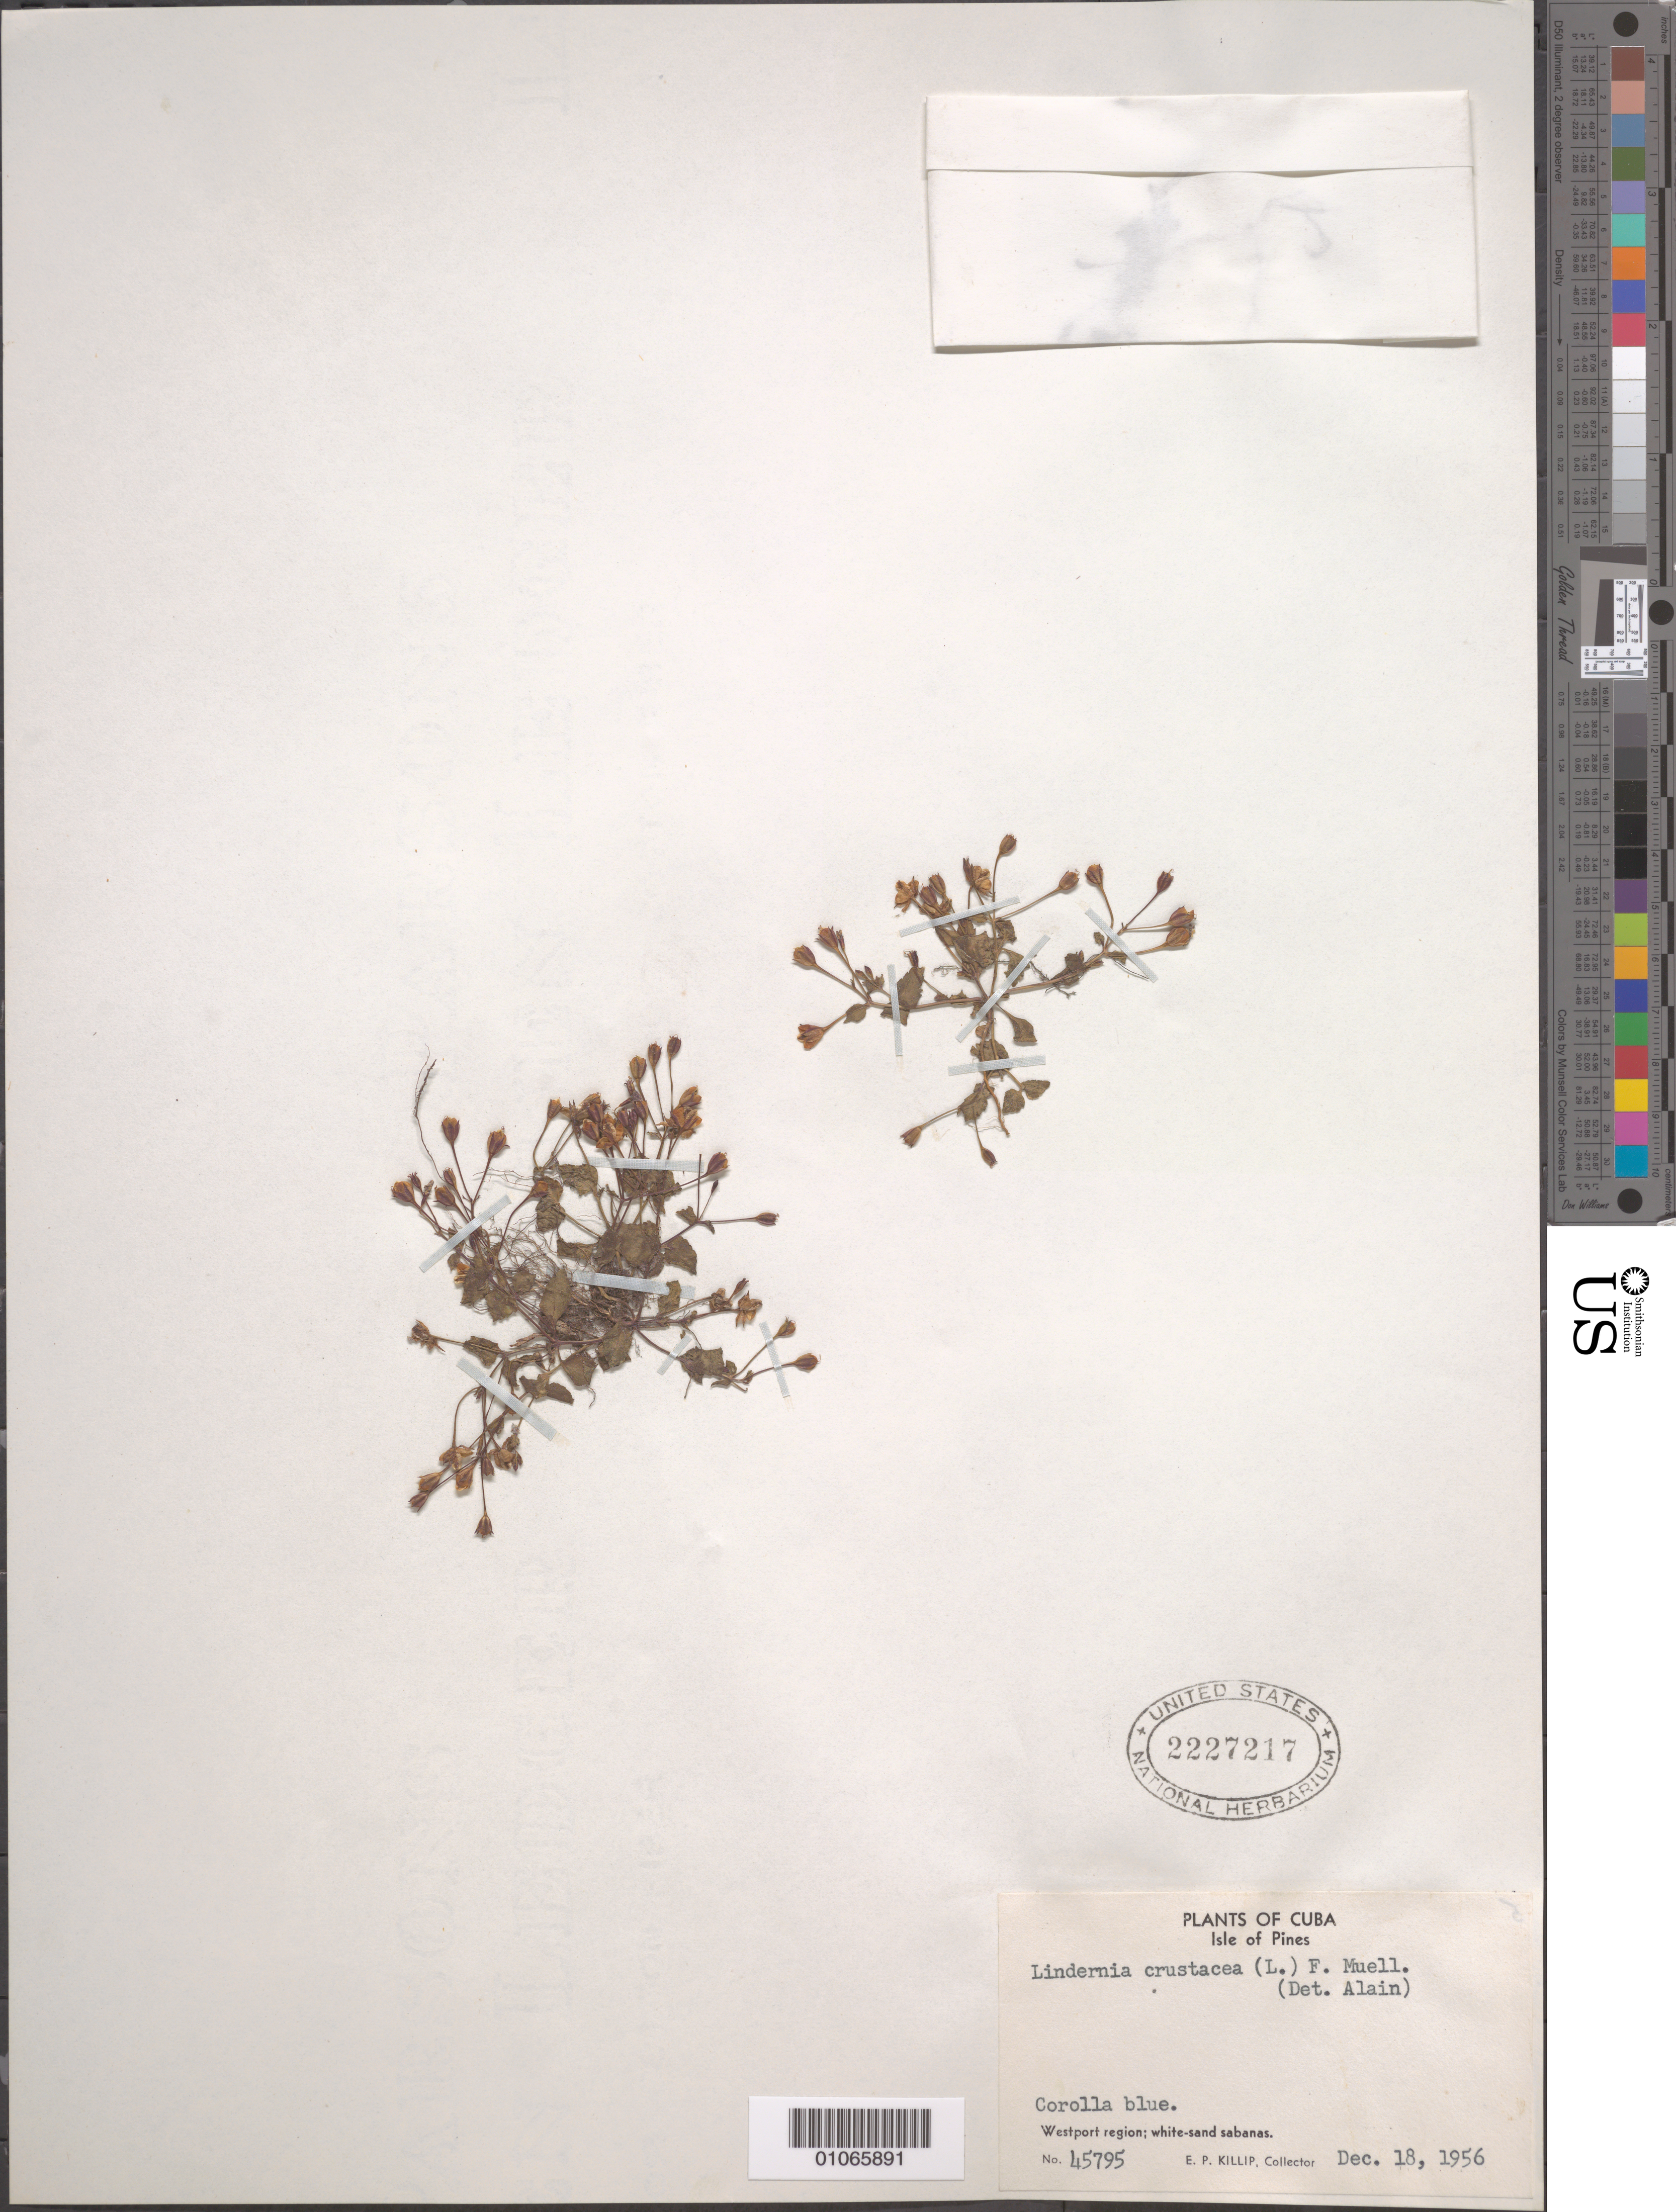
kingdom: Plantae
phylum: Tracheophyta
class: Magnoliopsida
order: Lamiales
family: Linderniaceae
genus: Lindernia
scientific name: Lindernia crustacea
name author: (L.) F. Muell.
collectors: E. P. Killip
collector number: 45795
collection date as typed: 18 Dec 1956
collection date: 1956-12-18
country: Cuba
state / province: Isla de La Juventud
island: Isla de la Juventud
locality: Westport region, white sand savannas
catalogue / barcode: US 2227217